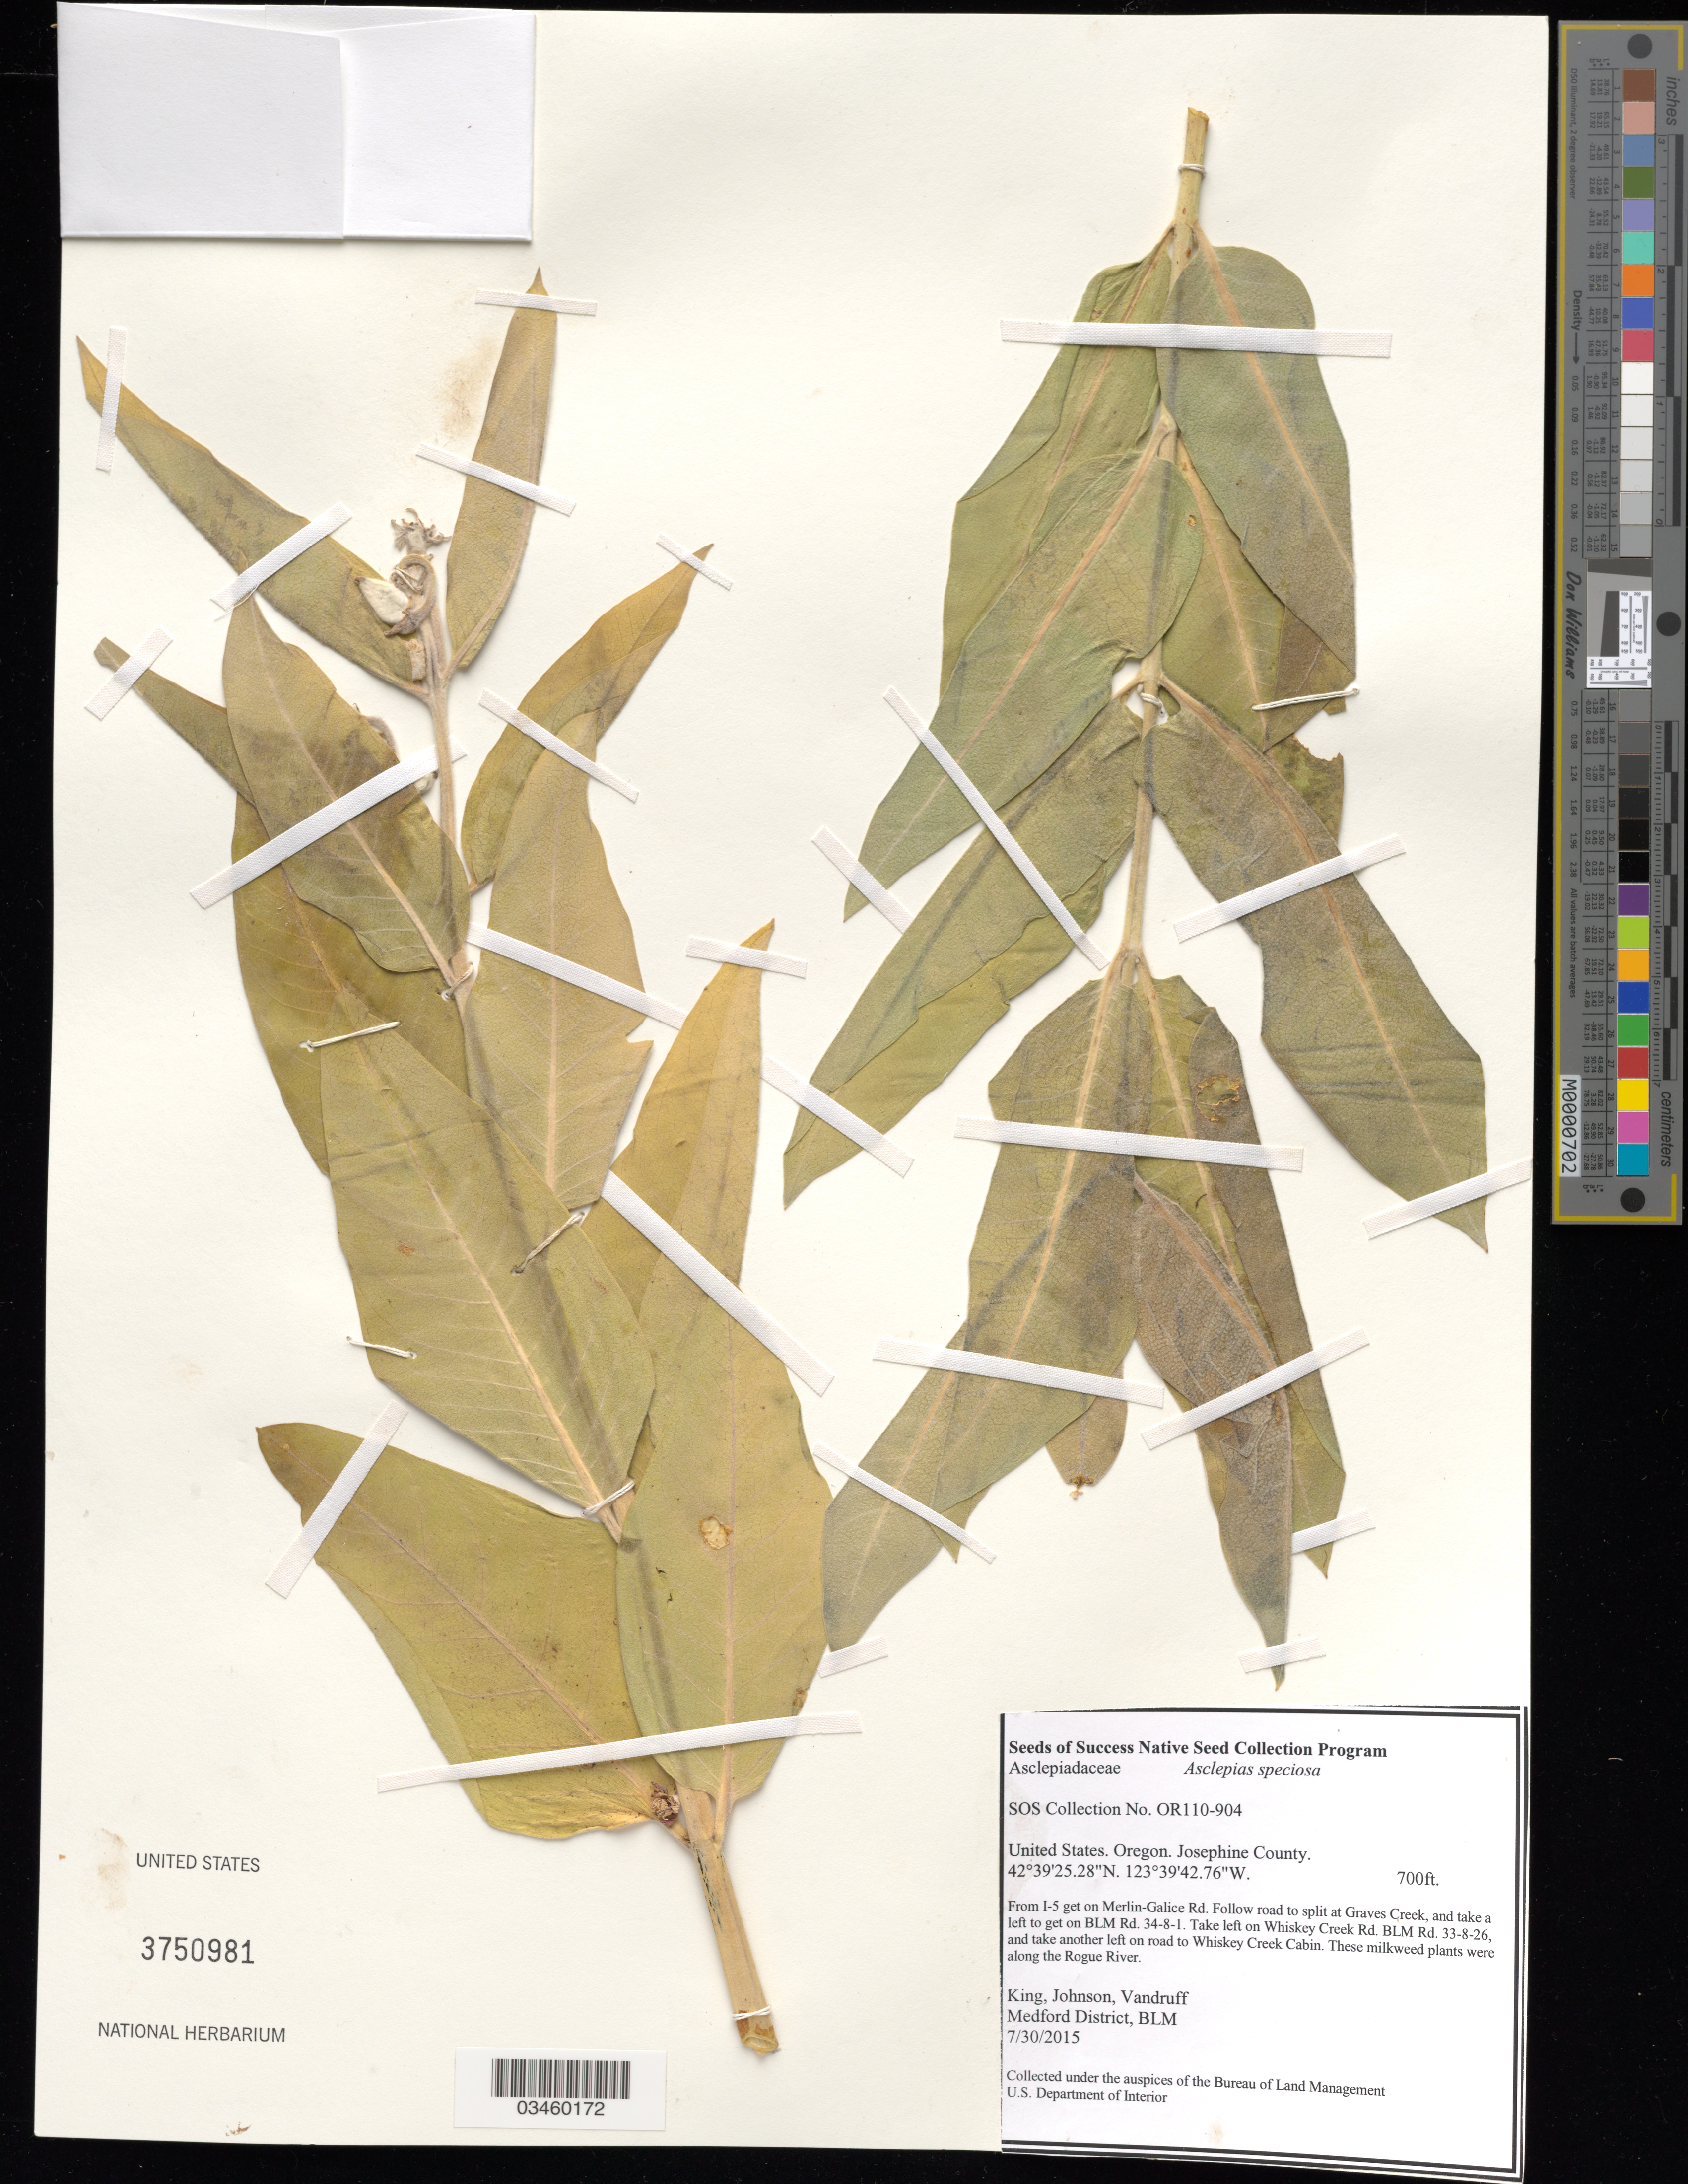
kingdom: Plantae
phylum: Tracheophyta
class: Magnoliopsida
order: Gentianales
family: Apocynaceae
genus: Asclepias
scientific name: Asclepias speciosa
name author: Torr.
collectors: King, --, -- Johnson & -. Vandruff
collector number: OR110-904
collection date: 2015-07-30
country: United States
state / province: Oregon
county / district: Josephine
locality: Wild and Scenic Rogue River, Near RR Trail and Whiskey Creek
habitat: Mixed woodlands - madrone, douglas fir, poison oak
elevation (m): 213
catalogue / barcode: US 3750981